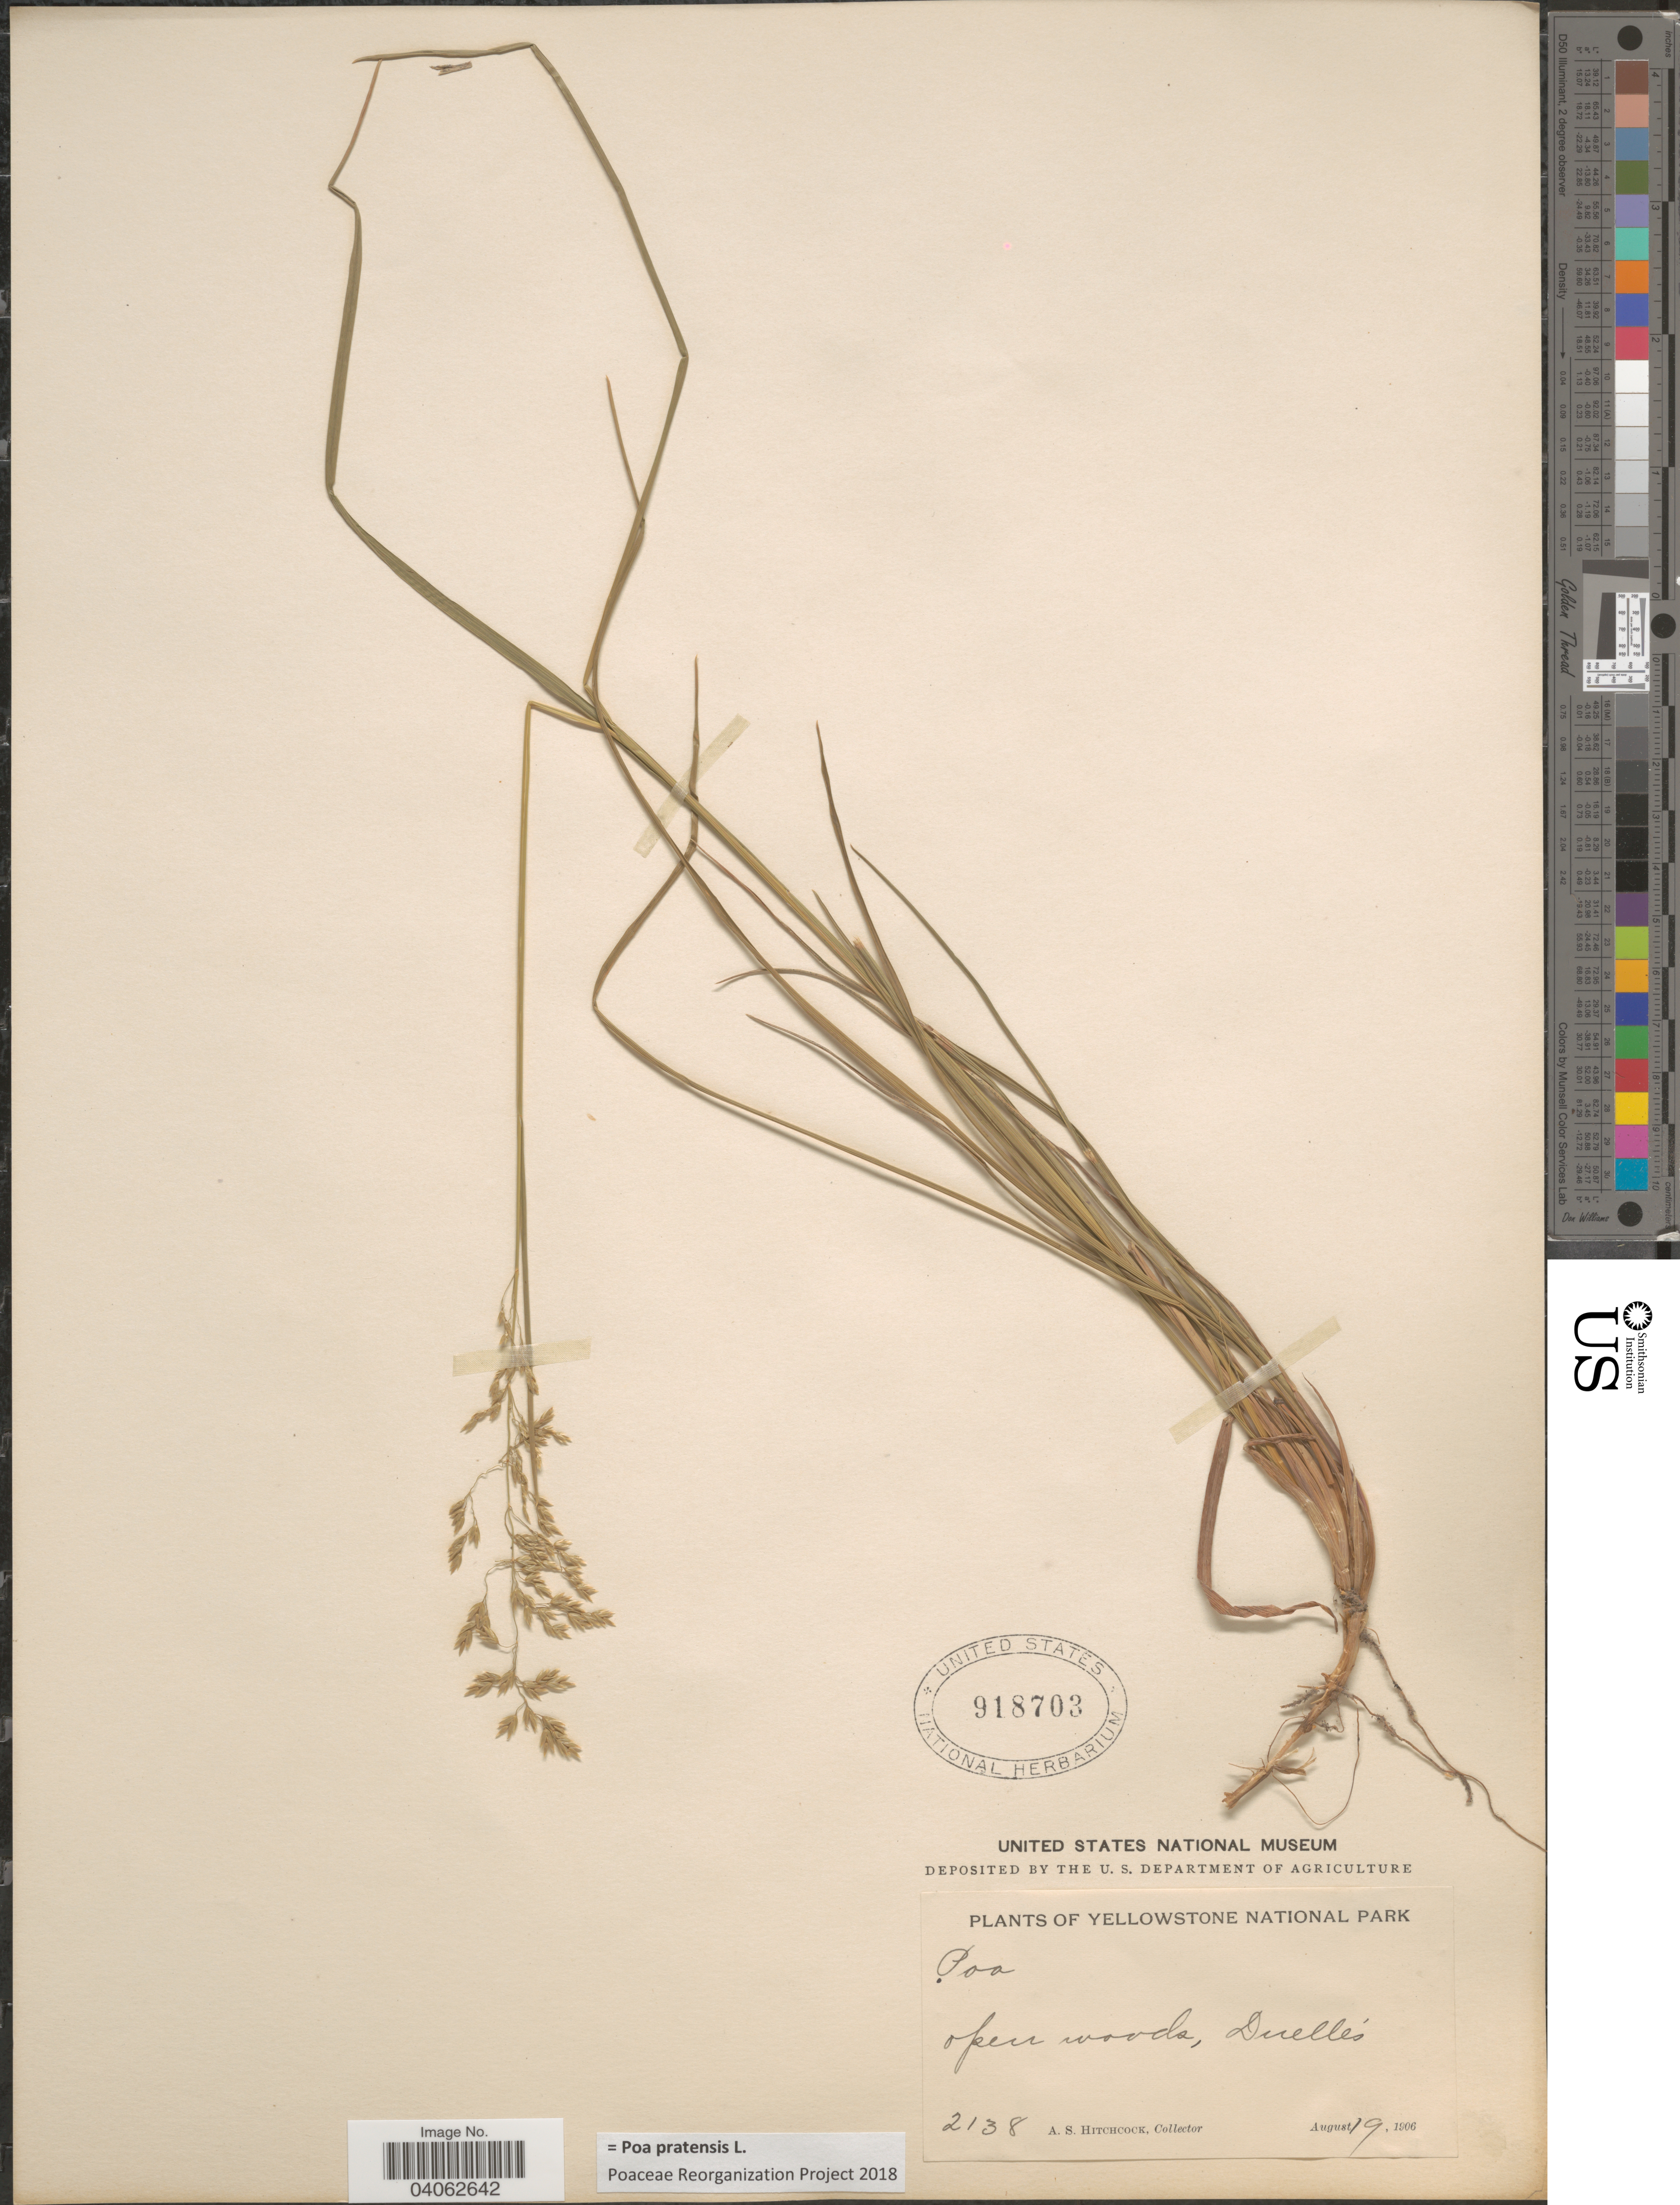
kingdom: Plantae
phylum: Tracheophyta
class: Liliopsida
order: Poales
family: Poaceae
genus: Poa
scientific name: Poa pratensis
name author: L.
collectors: A. S. Hitchcock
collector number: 2138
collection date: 1906-08-19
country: United States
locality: Yellowstone National Park. Open woods, Duelle's.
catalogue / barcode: US 918703